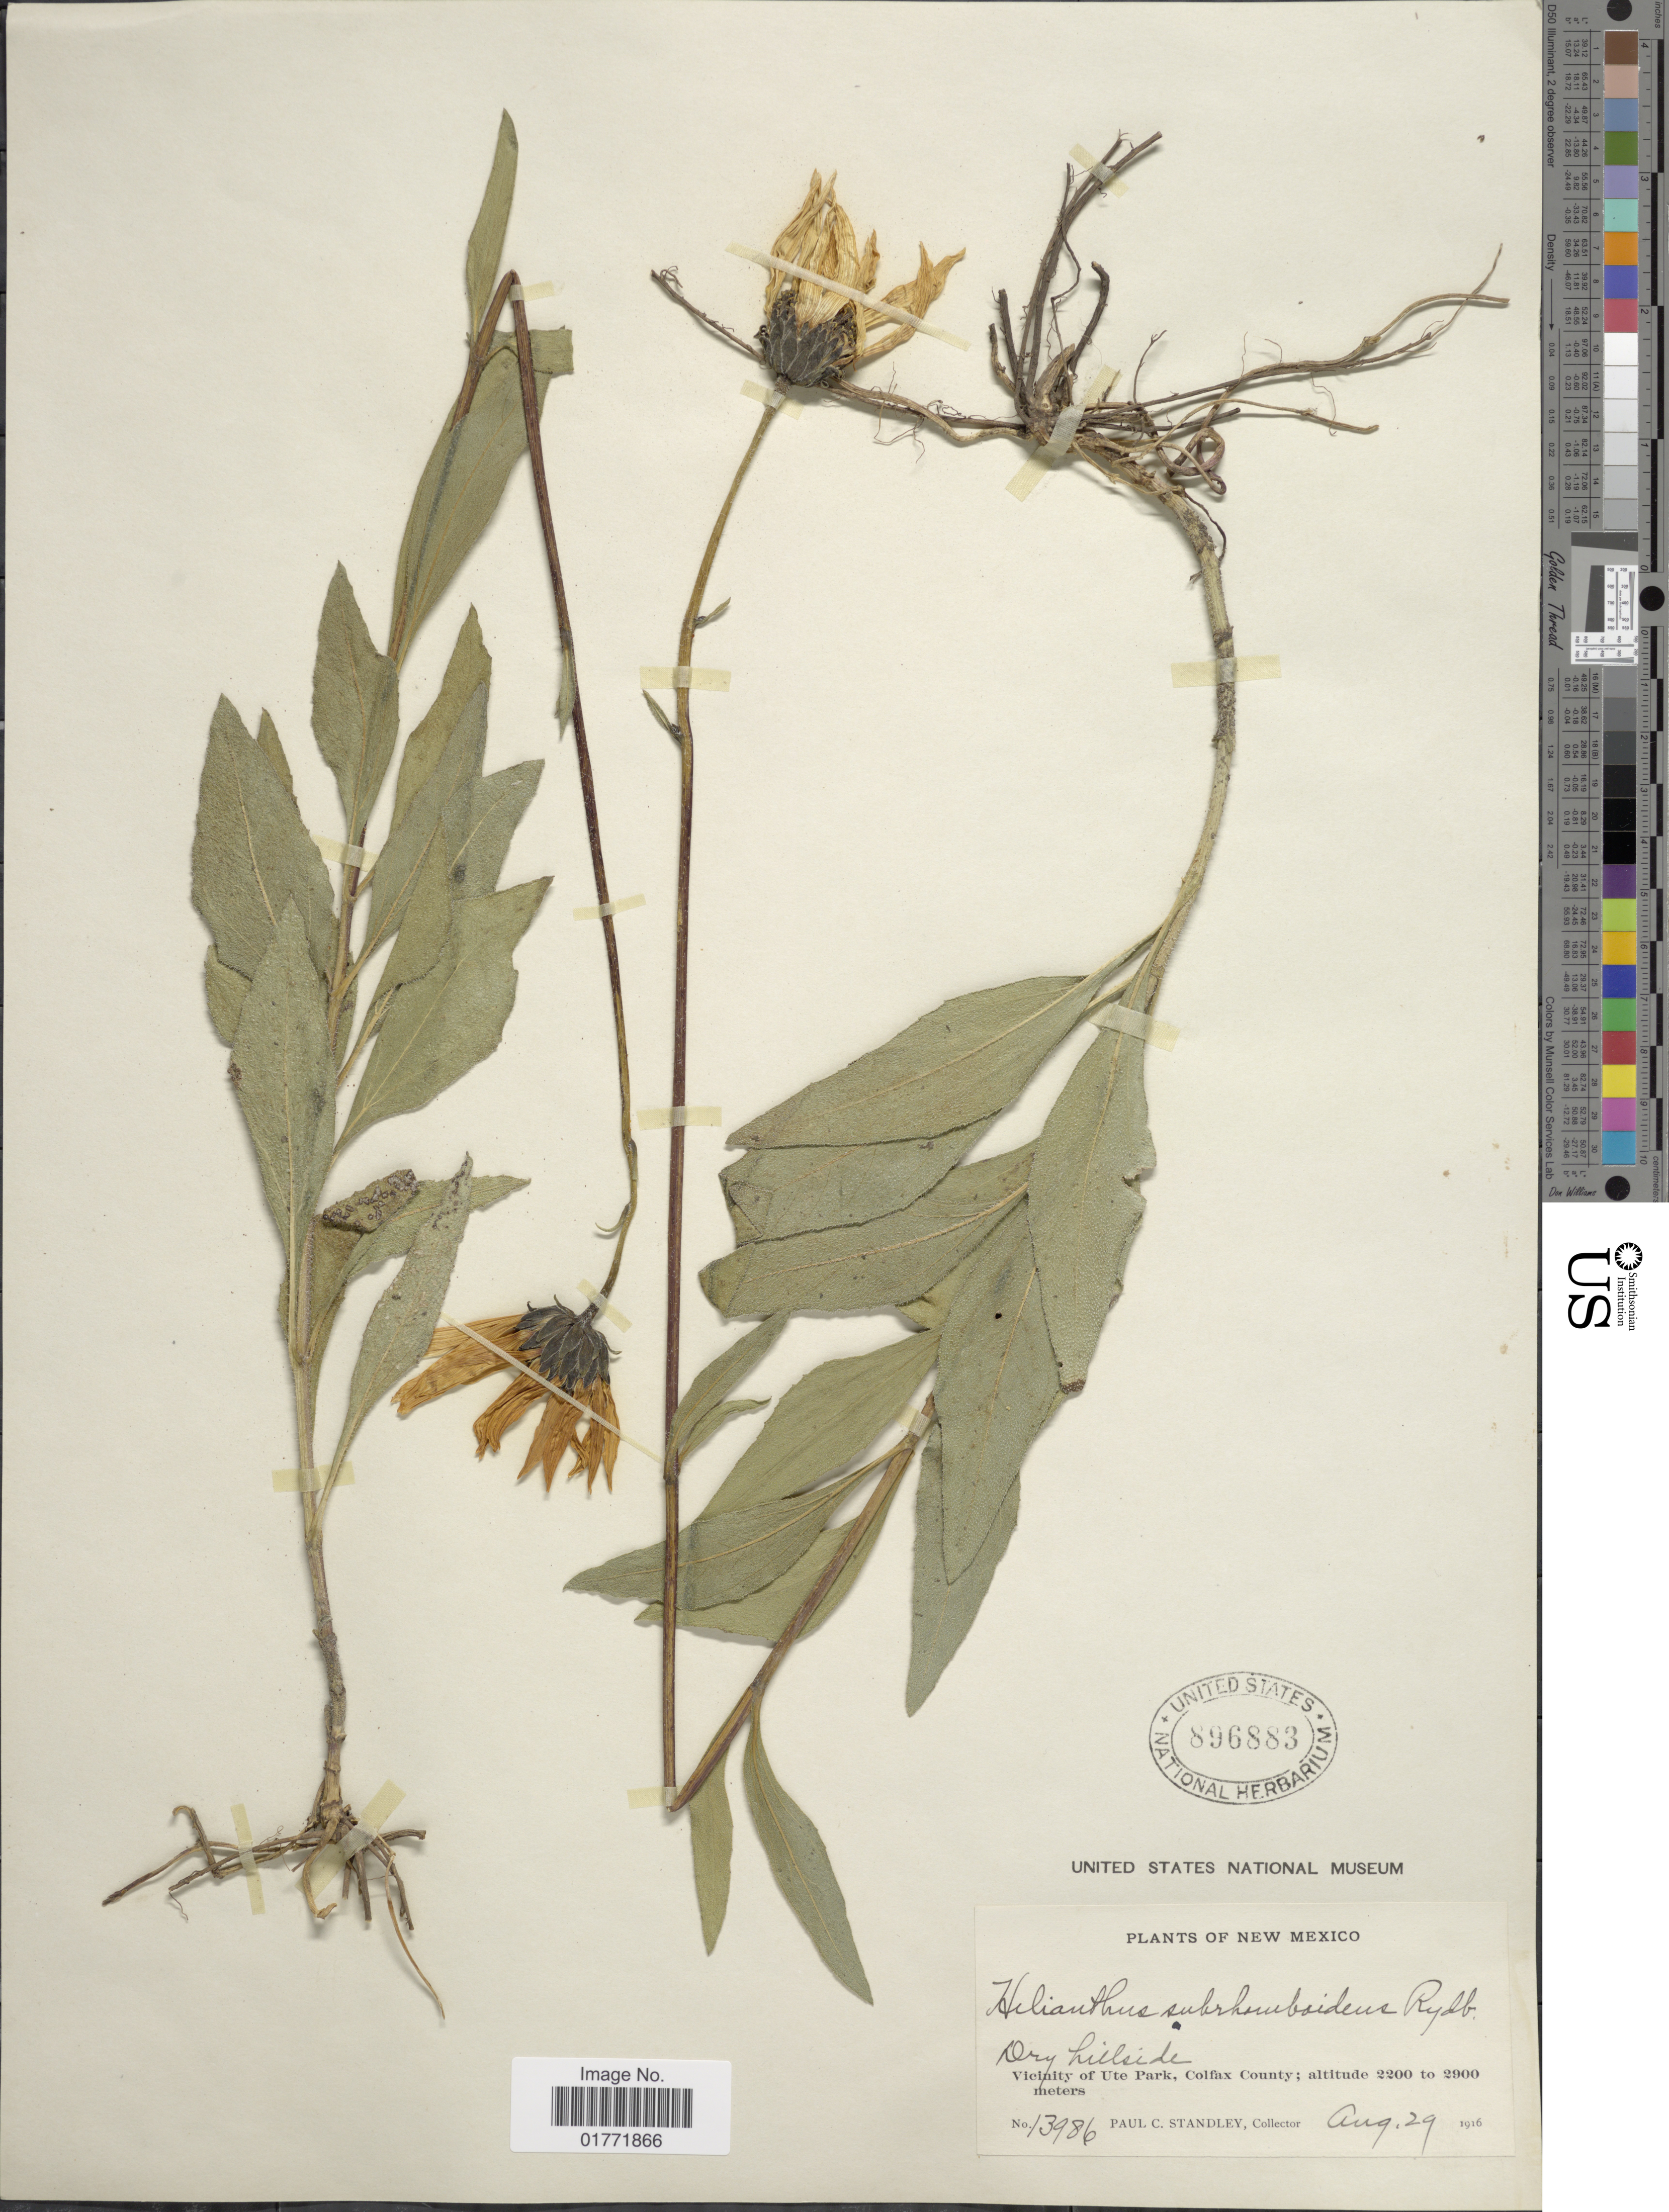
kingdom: Plantae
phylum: Tracheophyta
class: Magnoliopsida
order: Asterales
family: Asteraceae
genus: Helianthus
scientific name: Helianthus subrhomboideus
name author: Rydb.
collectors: P. C. Standley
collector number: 13986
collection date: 1916-08-29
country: United States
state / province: New Mexico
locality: Dry hillside, Vicinity of Ute Park, Colfax County.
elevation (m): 2200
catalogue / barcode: US 896883